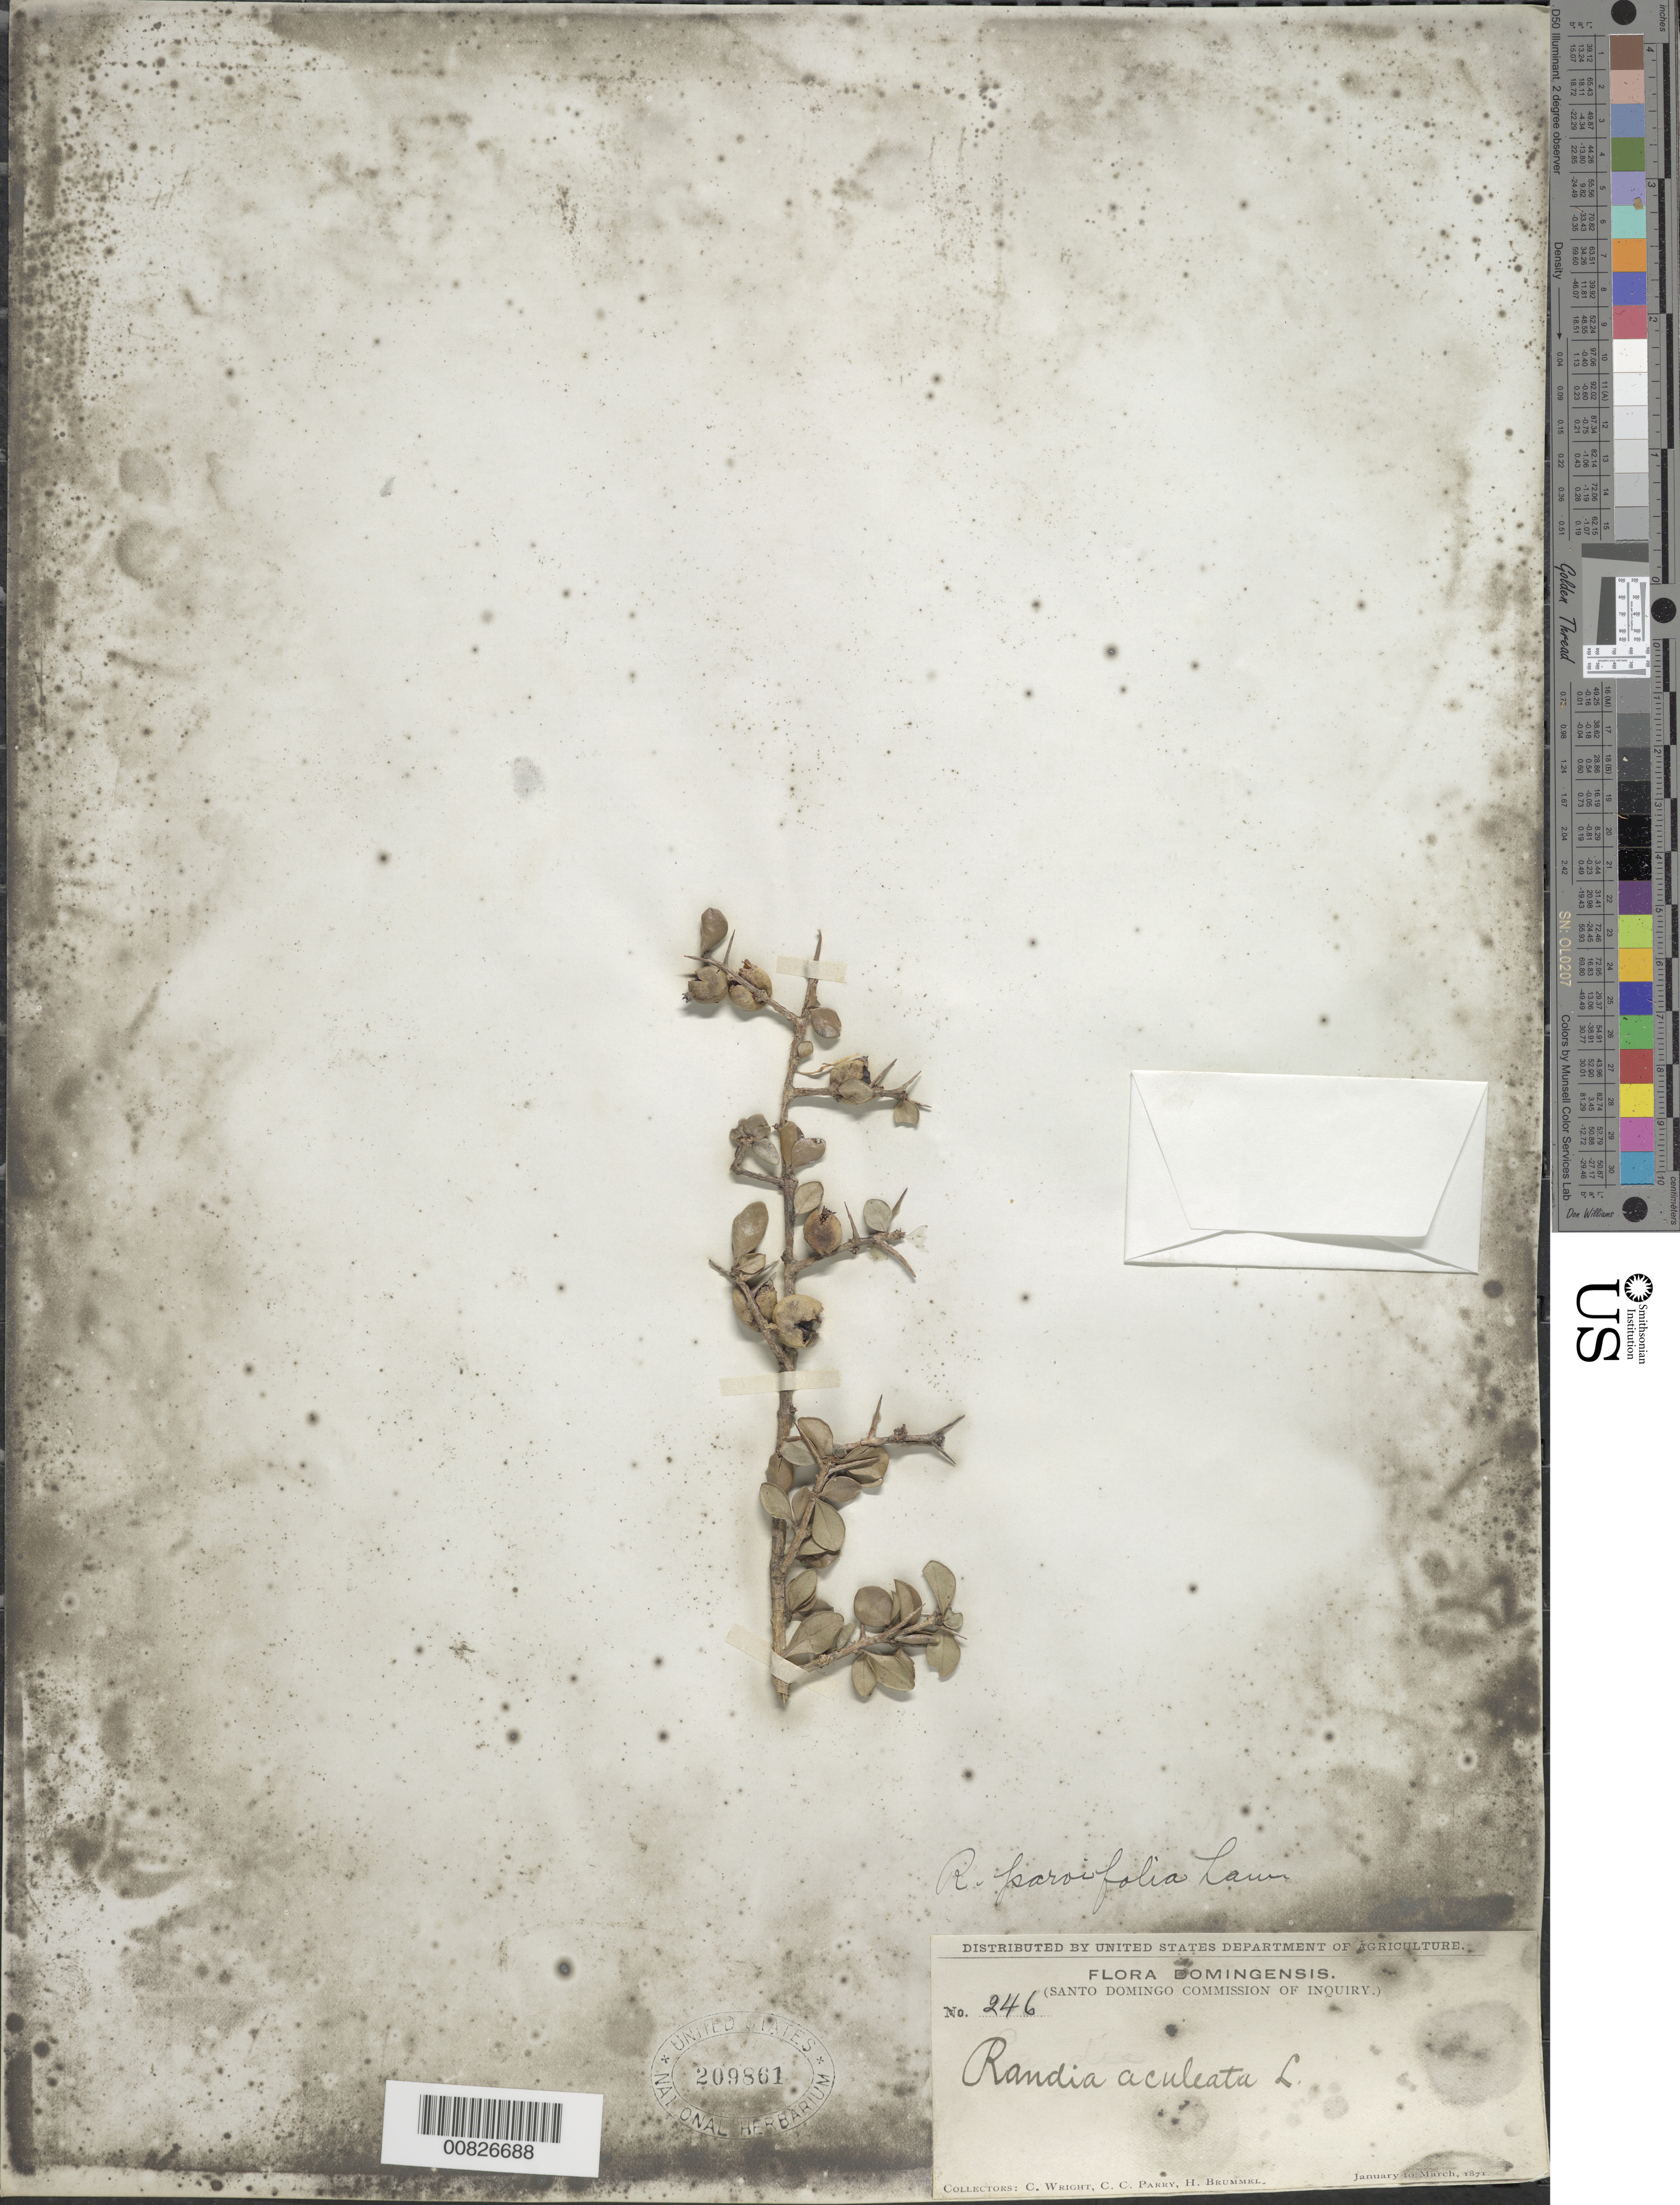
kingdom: Plantae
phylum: Tracheophyta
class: Magnoliopsida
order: Gentianales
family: Rubiaceae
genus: Randia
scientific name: Randia parvifolia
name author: Lam.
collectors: C. Wright, C. C. Parry & H. Brummel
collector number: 246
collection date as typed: Jan 1871 to -- Mar 1871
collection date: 1871-01/1871-03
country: Dominican Republic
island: Hispaniola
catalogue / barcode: US 209861